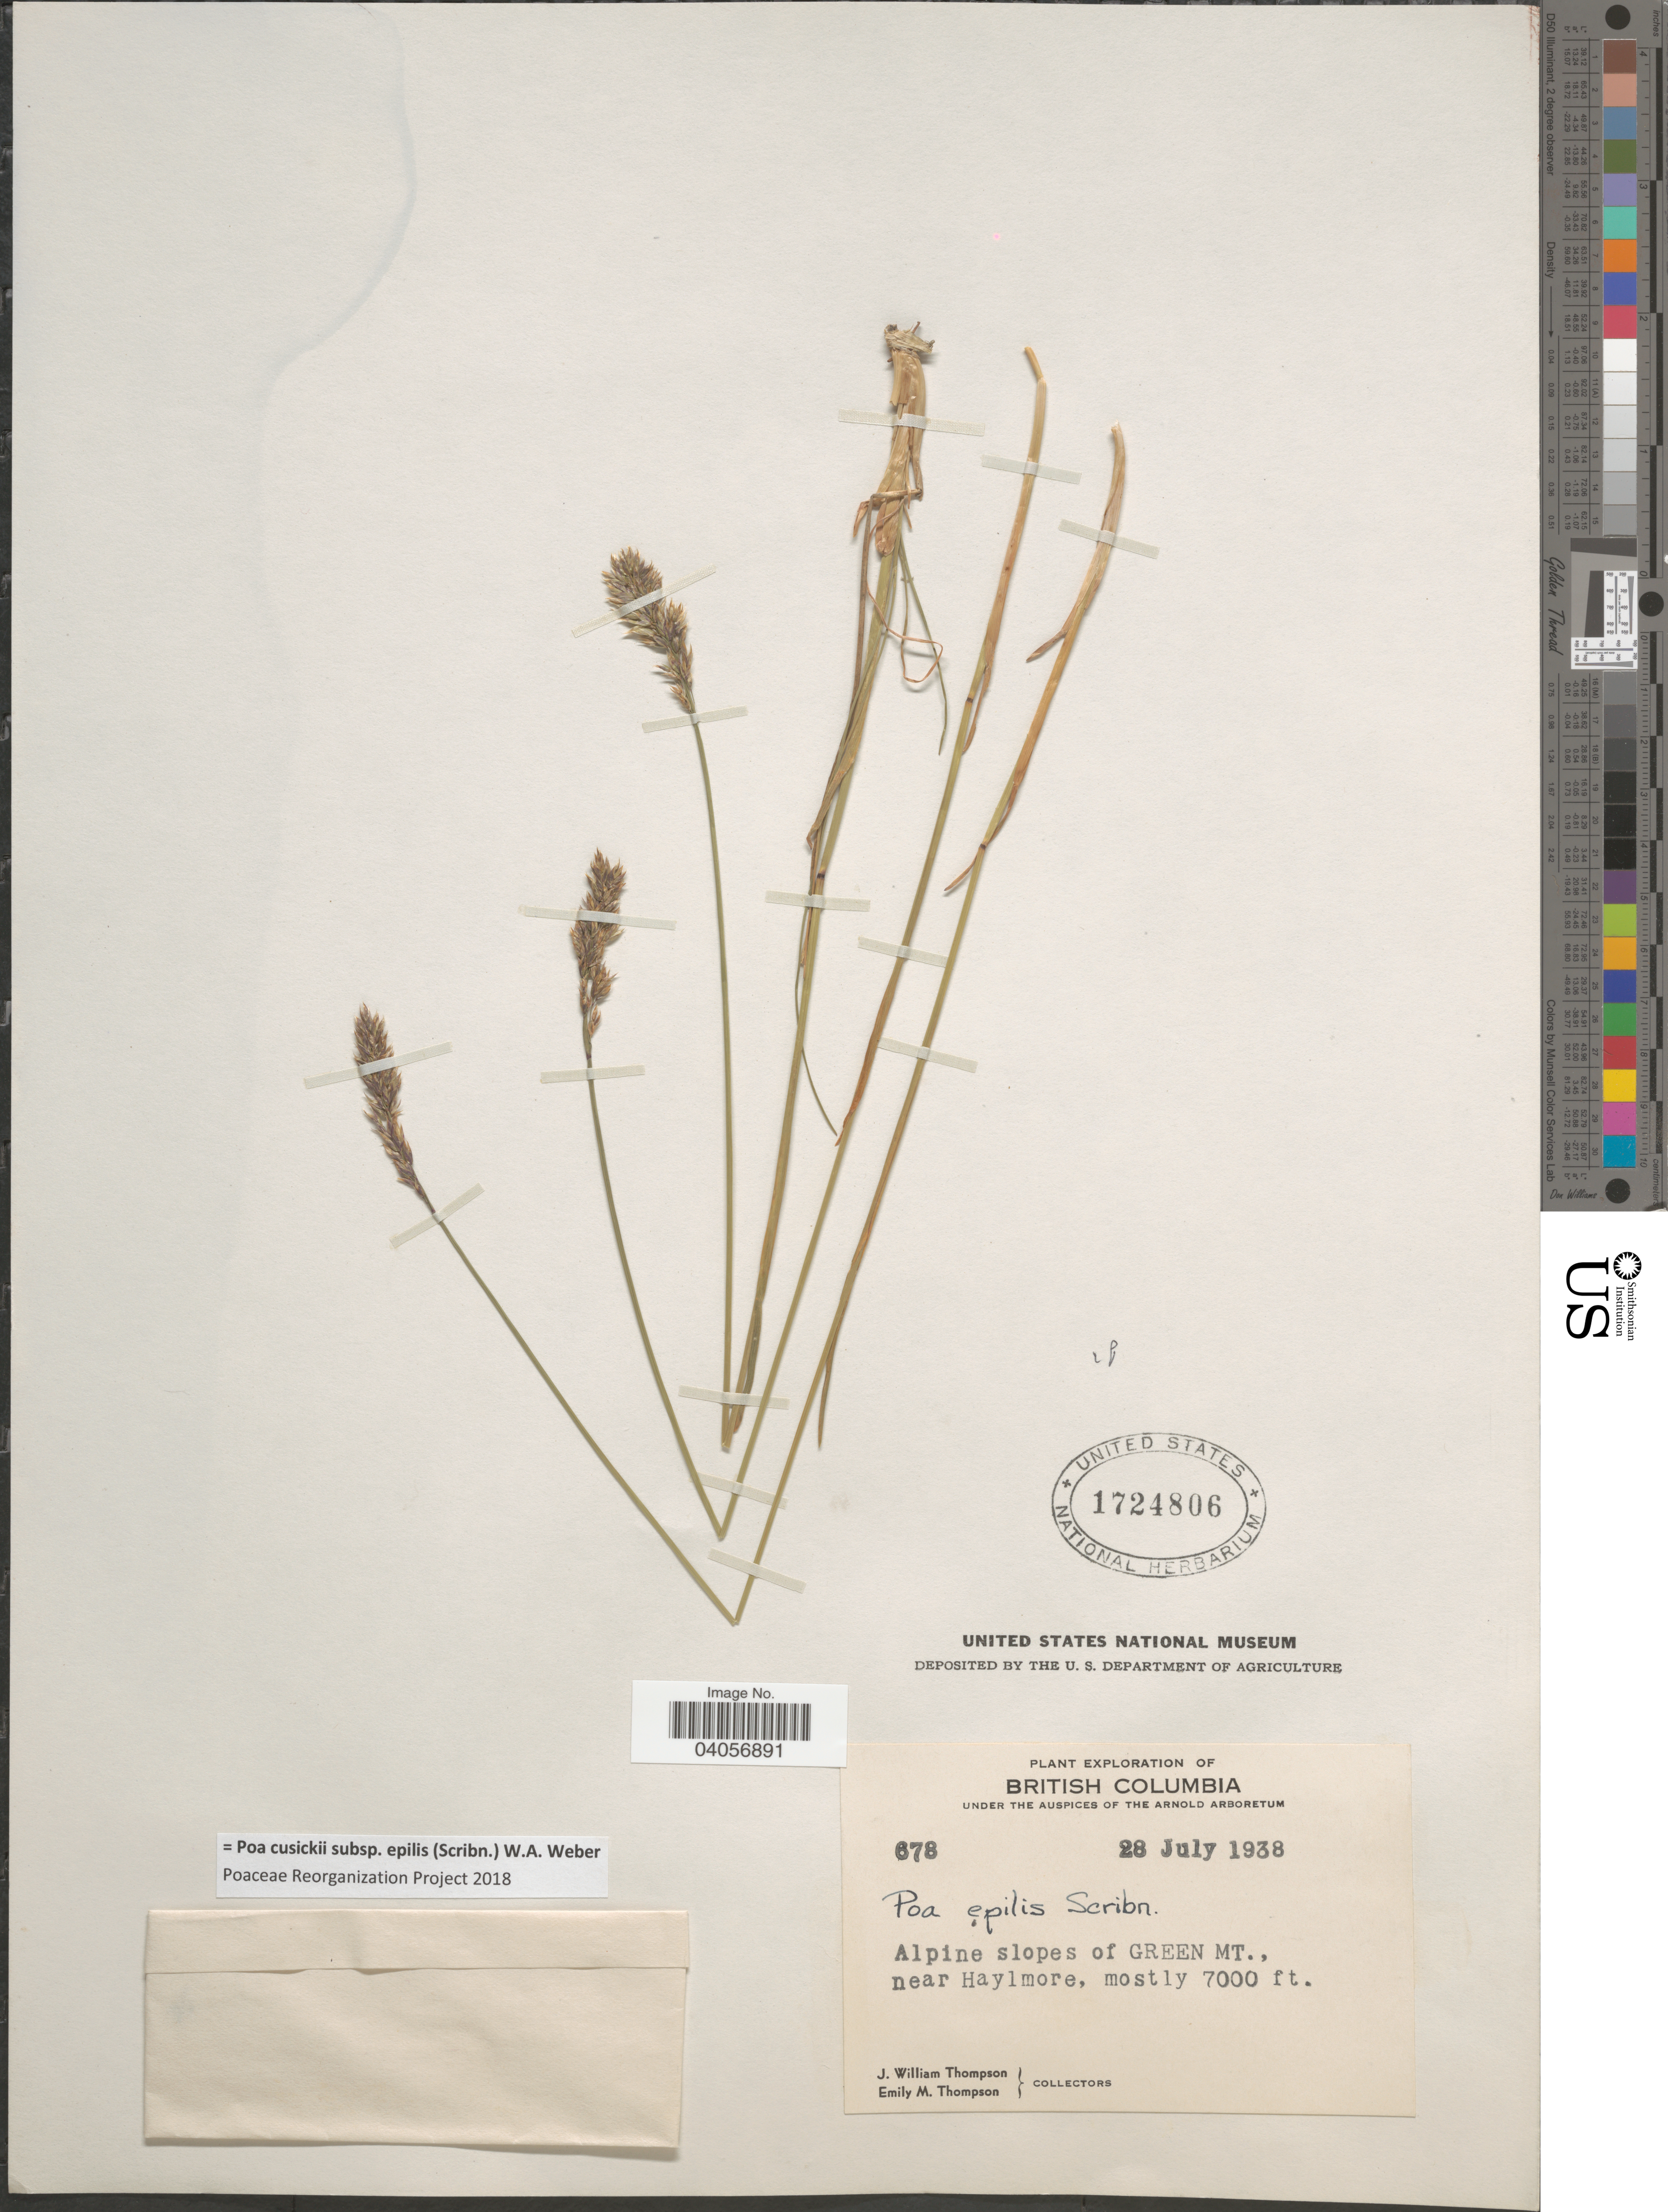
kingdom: Plantae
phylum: Tracheophyta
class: Liliopsida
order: Poales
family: Poaceae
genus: Poa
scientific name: Poa cusickii subsp. epilis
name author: (Scribn.) W.A. Weber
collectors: J. W. Thompson & E. M. Thompson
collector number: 678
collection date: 1938-07-28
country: Canada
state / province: British Columbia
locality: Alpine slopes of Green Mt., near Haylmore.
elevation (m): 2134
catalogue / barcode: US 1724806